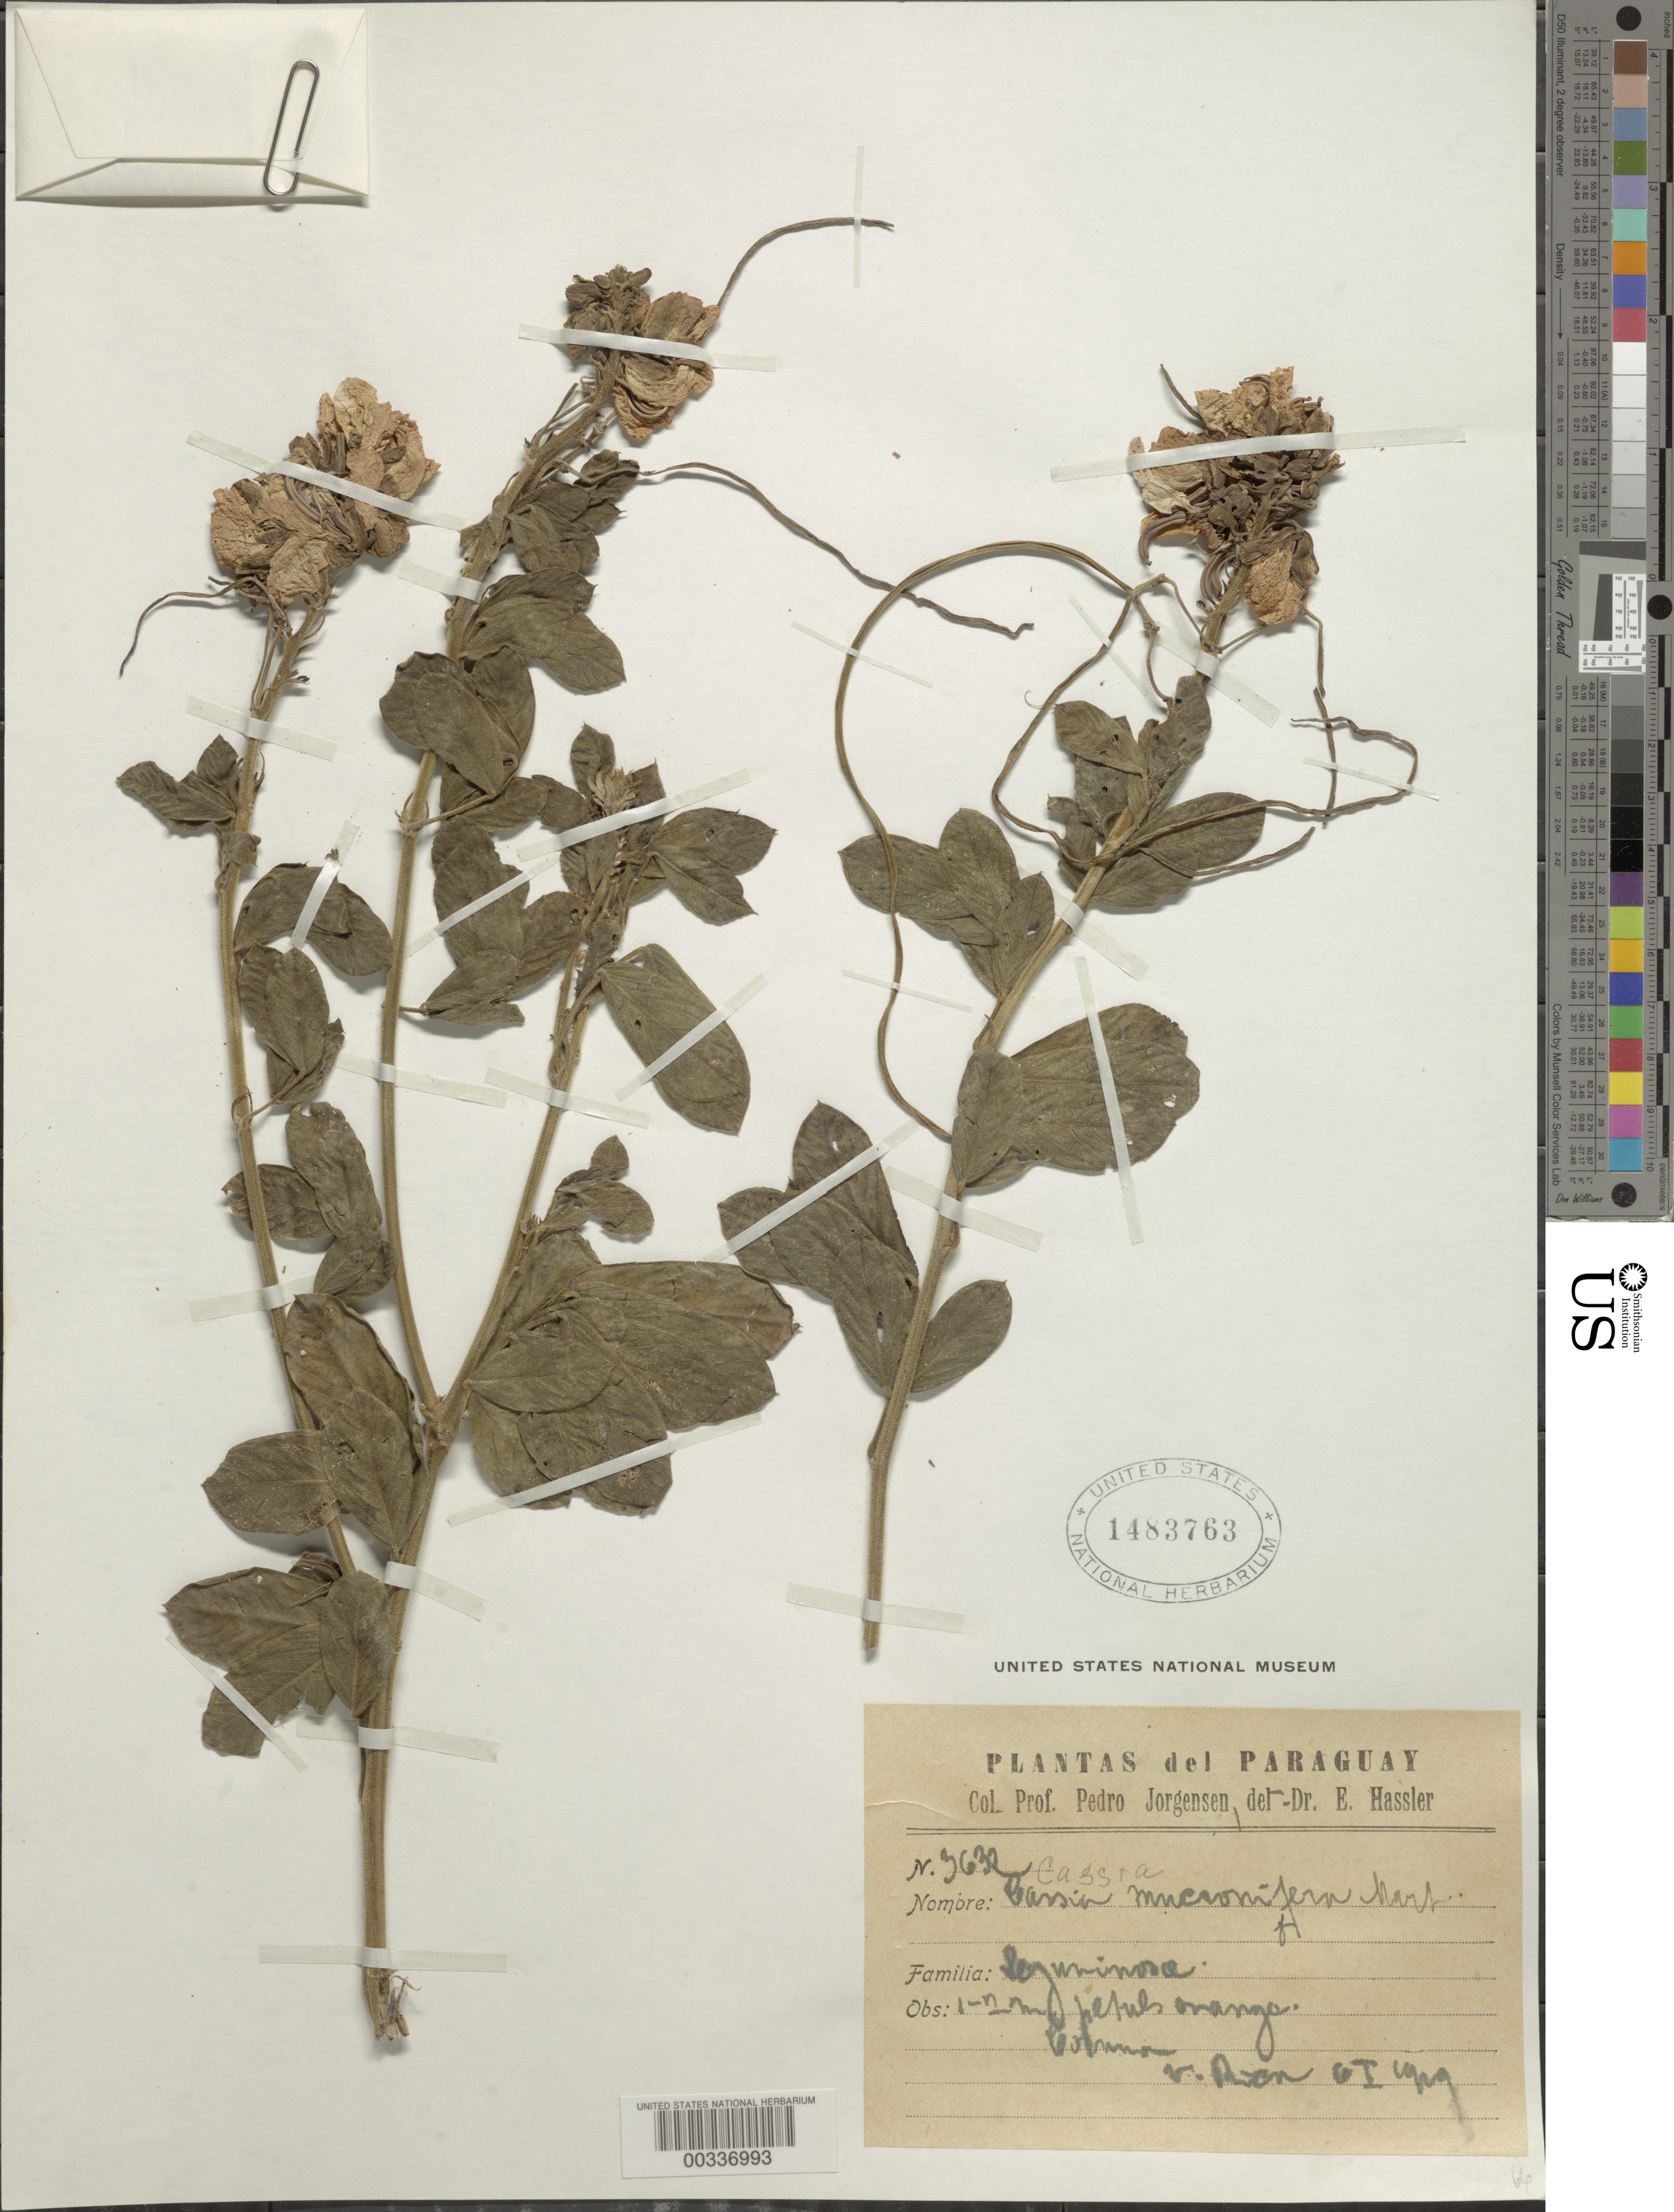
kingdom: Plantae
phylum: Tracheophyta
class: Magnoliopsida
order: Fabales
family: Fabaceae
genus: Senna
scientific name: Senna mucronifera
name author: (Mart. & Benth.) H.S. Irwin & Barneby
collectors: P. Jorgensen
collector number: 3632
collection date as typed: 06 Jan 1919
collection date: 1919-01-06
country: Paraguay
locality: Colma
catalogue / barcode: US 1483763